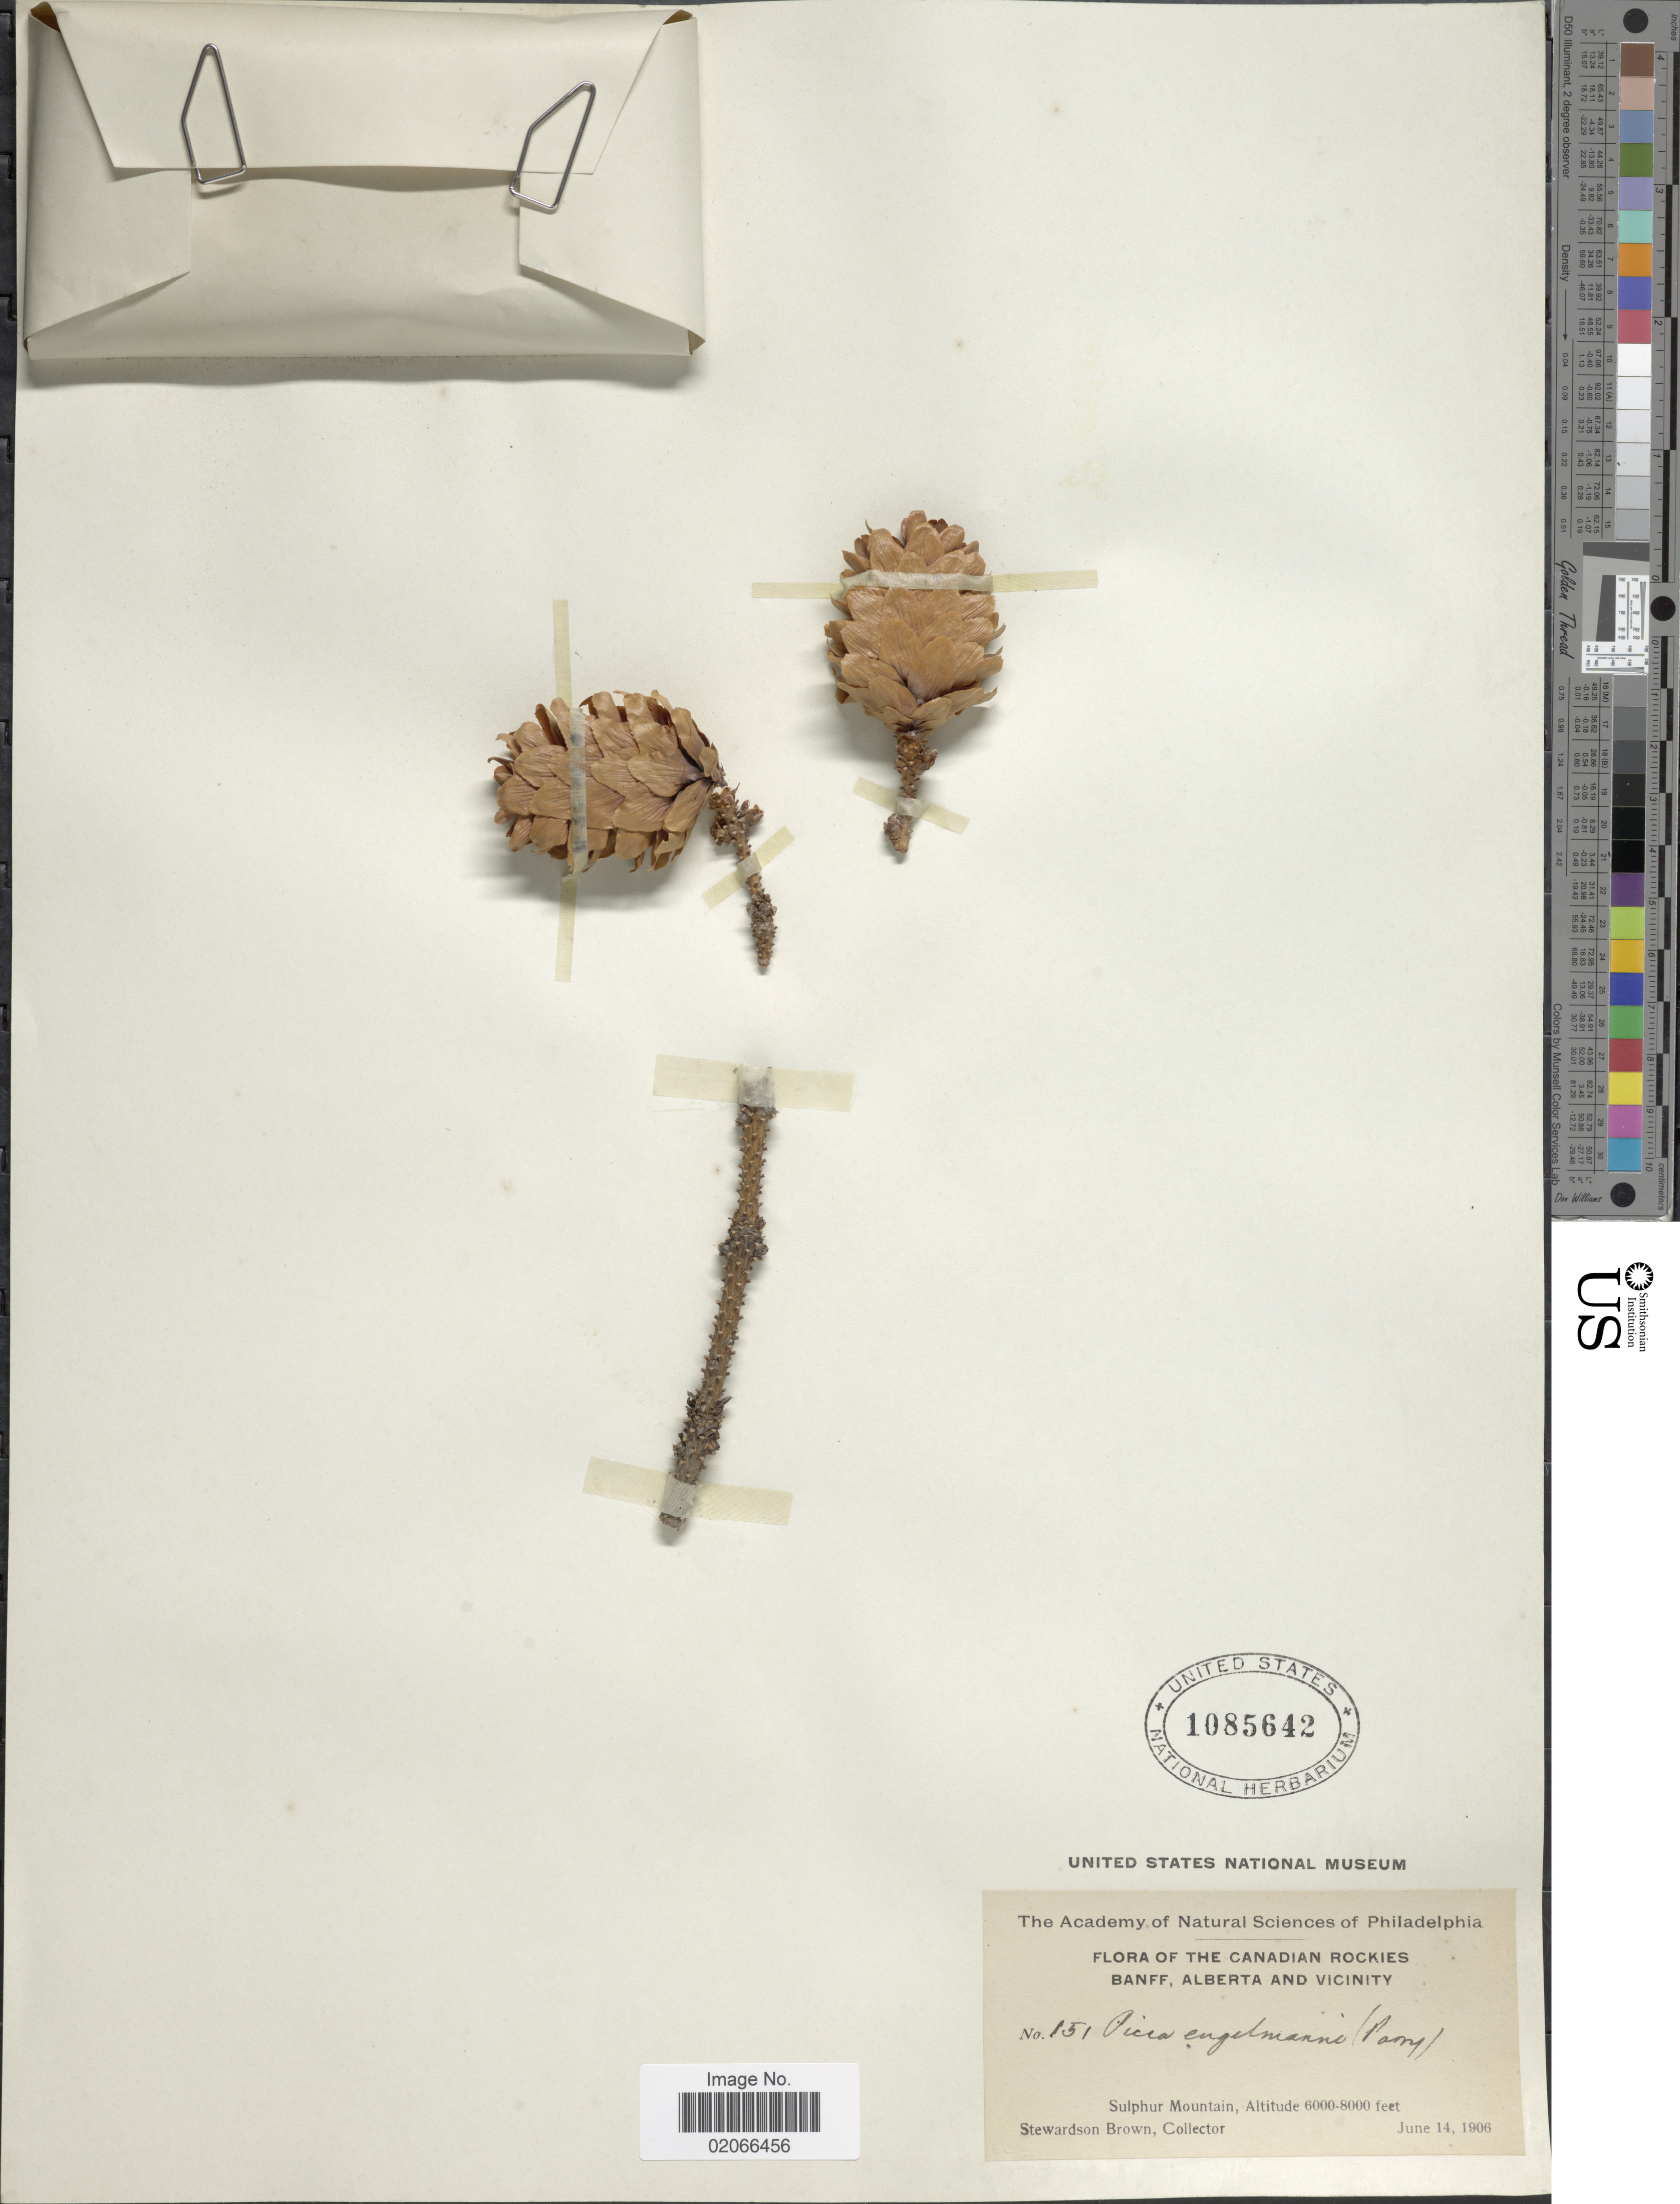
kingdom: Plantae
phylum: Tracheophyta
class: Pinopsida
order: Pinales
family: Pinaceae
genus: Picea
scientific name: Picea engelmannii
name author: Parry ex Engelm.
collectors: S. Brown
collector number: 151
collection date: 1906-06-14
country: Canada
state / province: Alberta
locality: Canadian Rockies, Banff, Sulphur Mountain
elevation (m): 1829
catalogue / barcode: US 1085642